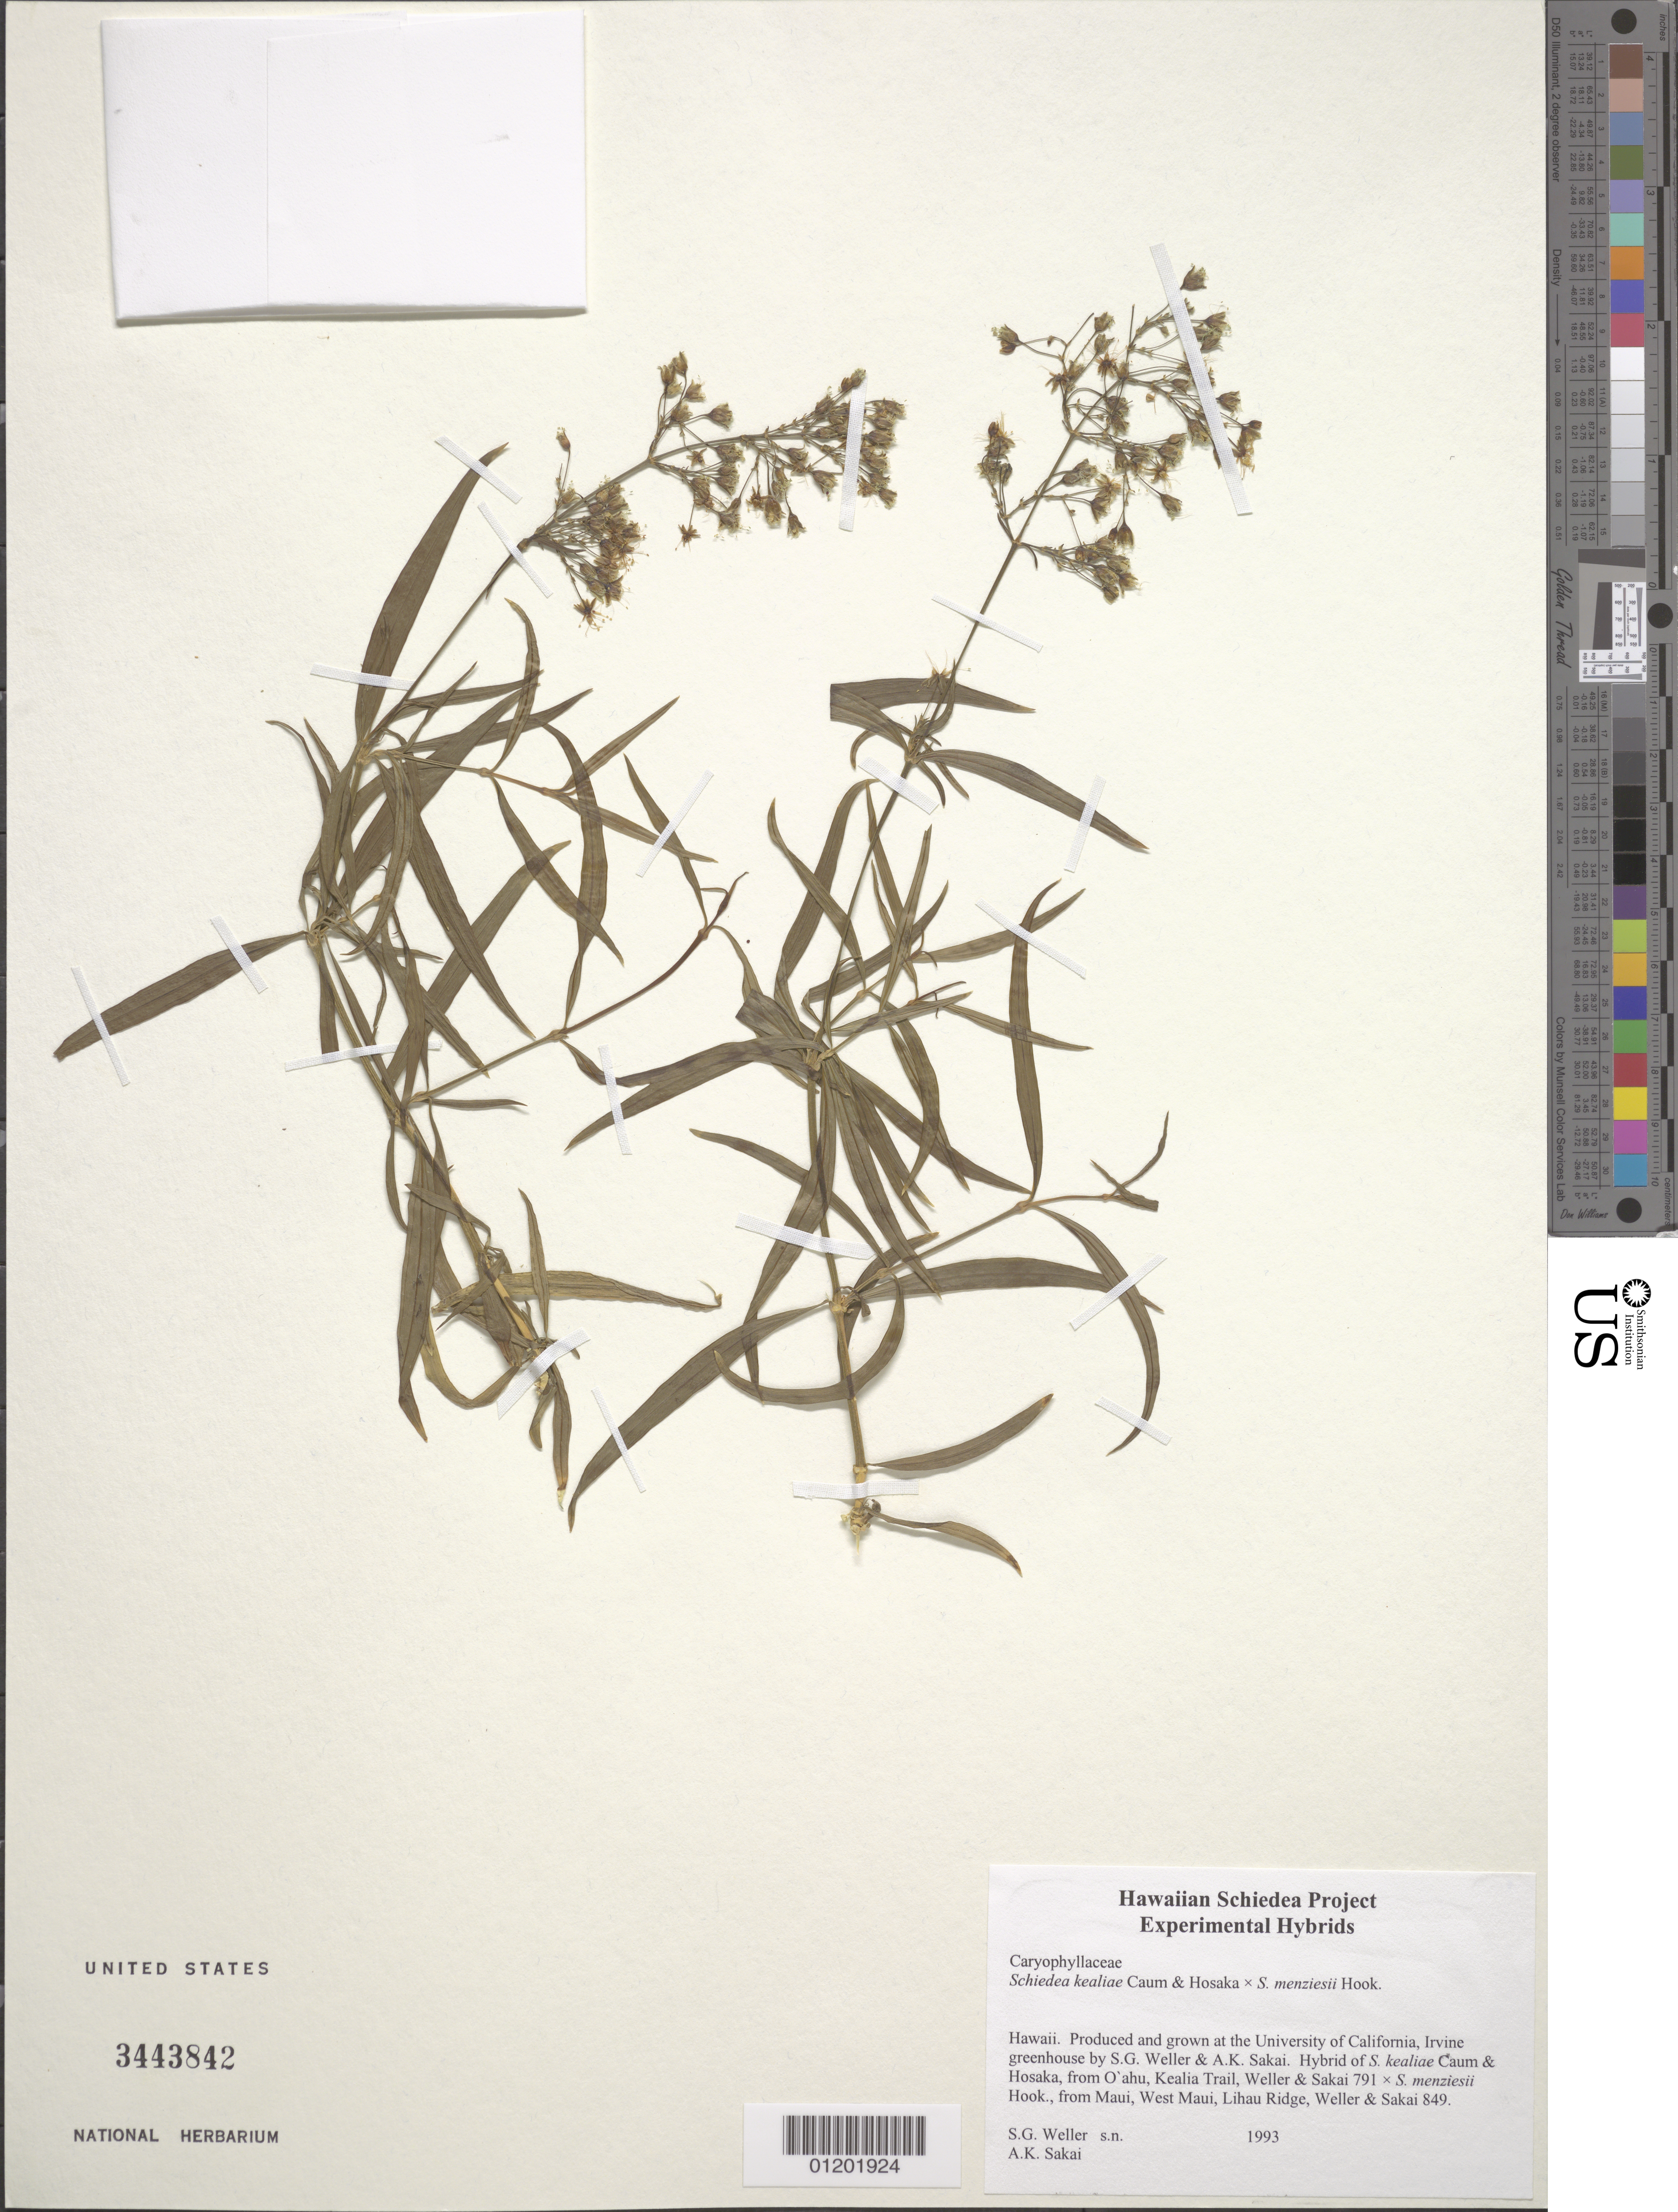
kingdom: Plantae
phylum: Tracheophyta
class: Magnoliopsida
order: Caryophyllales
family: Caryophyllaceae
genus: Schiedea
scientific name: Schiedea kealiae x S. menziesii Hook.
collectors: S. G. Weller & A. Sakai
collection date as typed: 1993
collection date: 1993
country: United States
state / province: California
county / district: Orange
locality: University of California, Irvine greenhouse.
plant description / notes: Hybrid of S. kealiae Caum & Hosaka [from O'ahu, Kealia Trail, Weller & Sakai 791] × S. menziesii Hook. [from Maui, West Maui, Lihau Ridge, Weller & Sakai 849].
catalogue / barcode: US 3443842